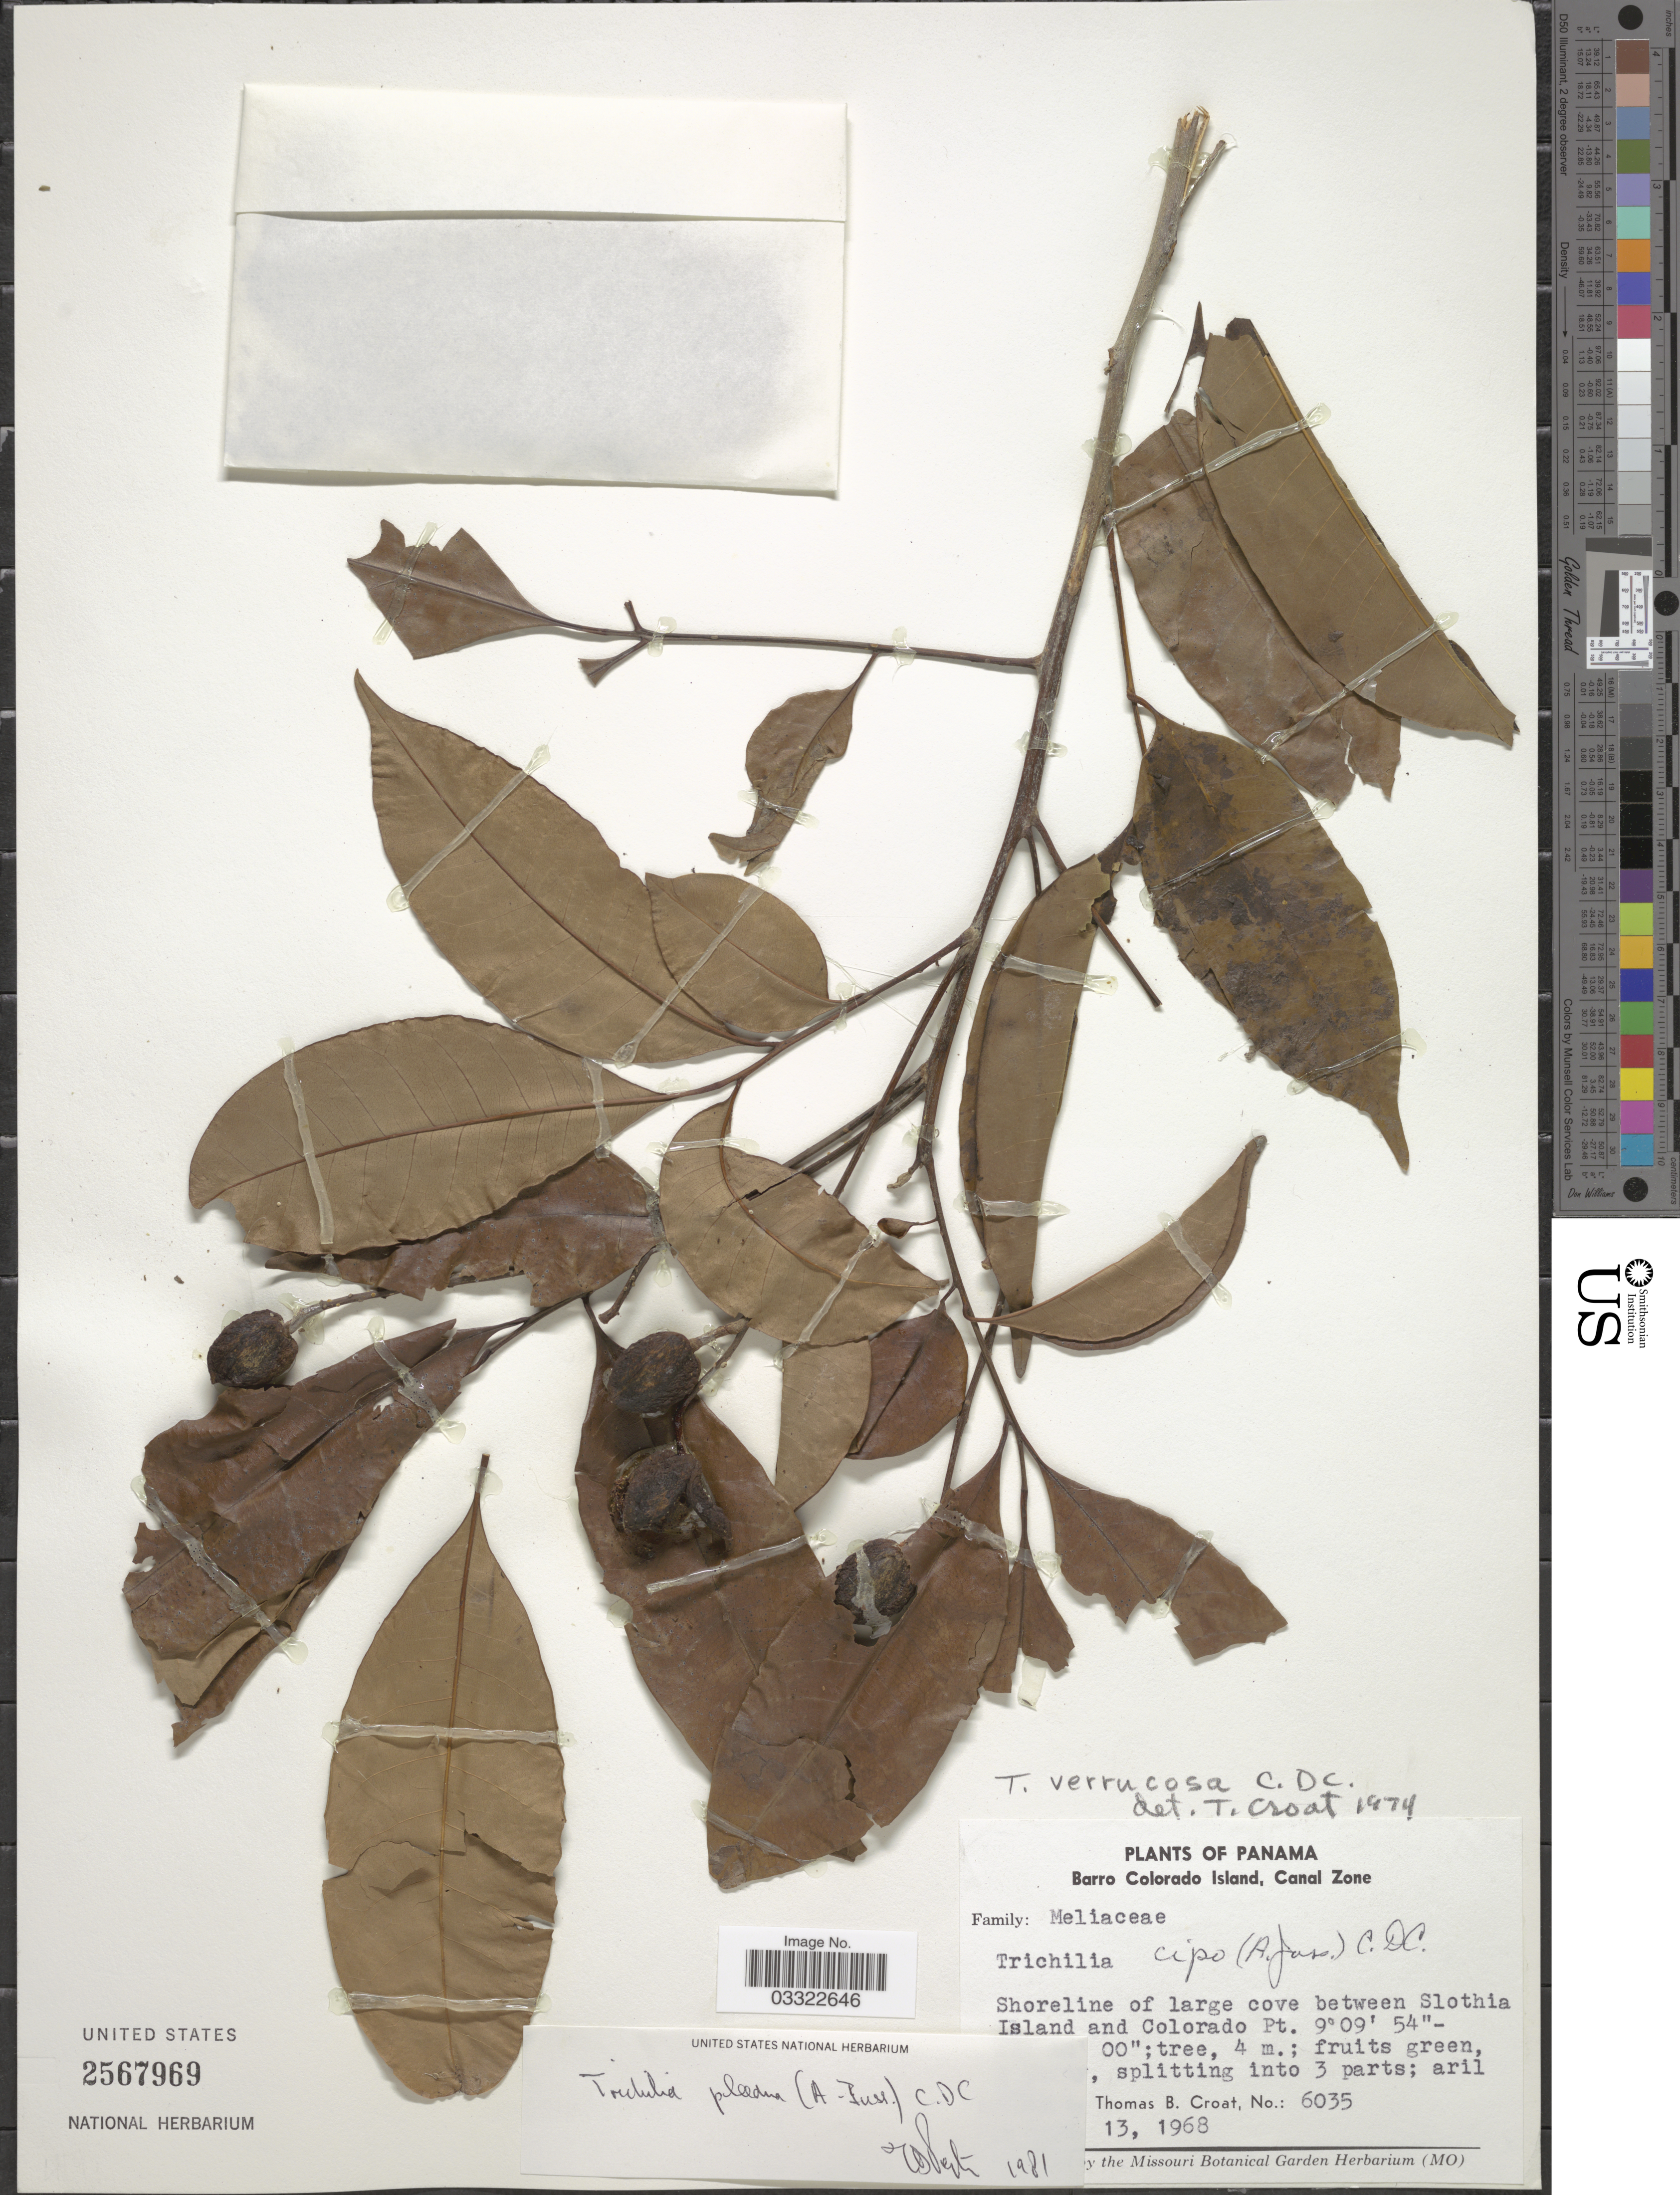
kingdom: Plantae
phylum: Tracheophyta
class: Magnoliopsida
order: Sapindales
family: Meliaceae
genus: Trichilia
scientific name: Trichilia pleeana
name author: (A. Juss.) C. DC.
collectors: T. B. Croat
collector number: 6035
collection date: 1968-05-13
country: Panama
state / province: Panamá Oeste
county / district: Canal Zone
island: Barro Colorado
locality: Barro Colorado Island, Canal Zone. Shoreline of large cove between Slothia Island and Colorado Pt.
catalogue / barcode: US 2567969